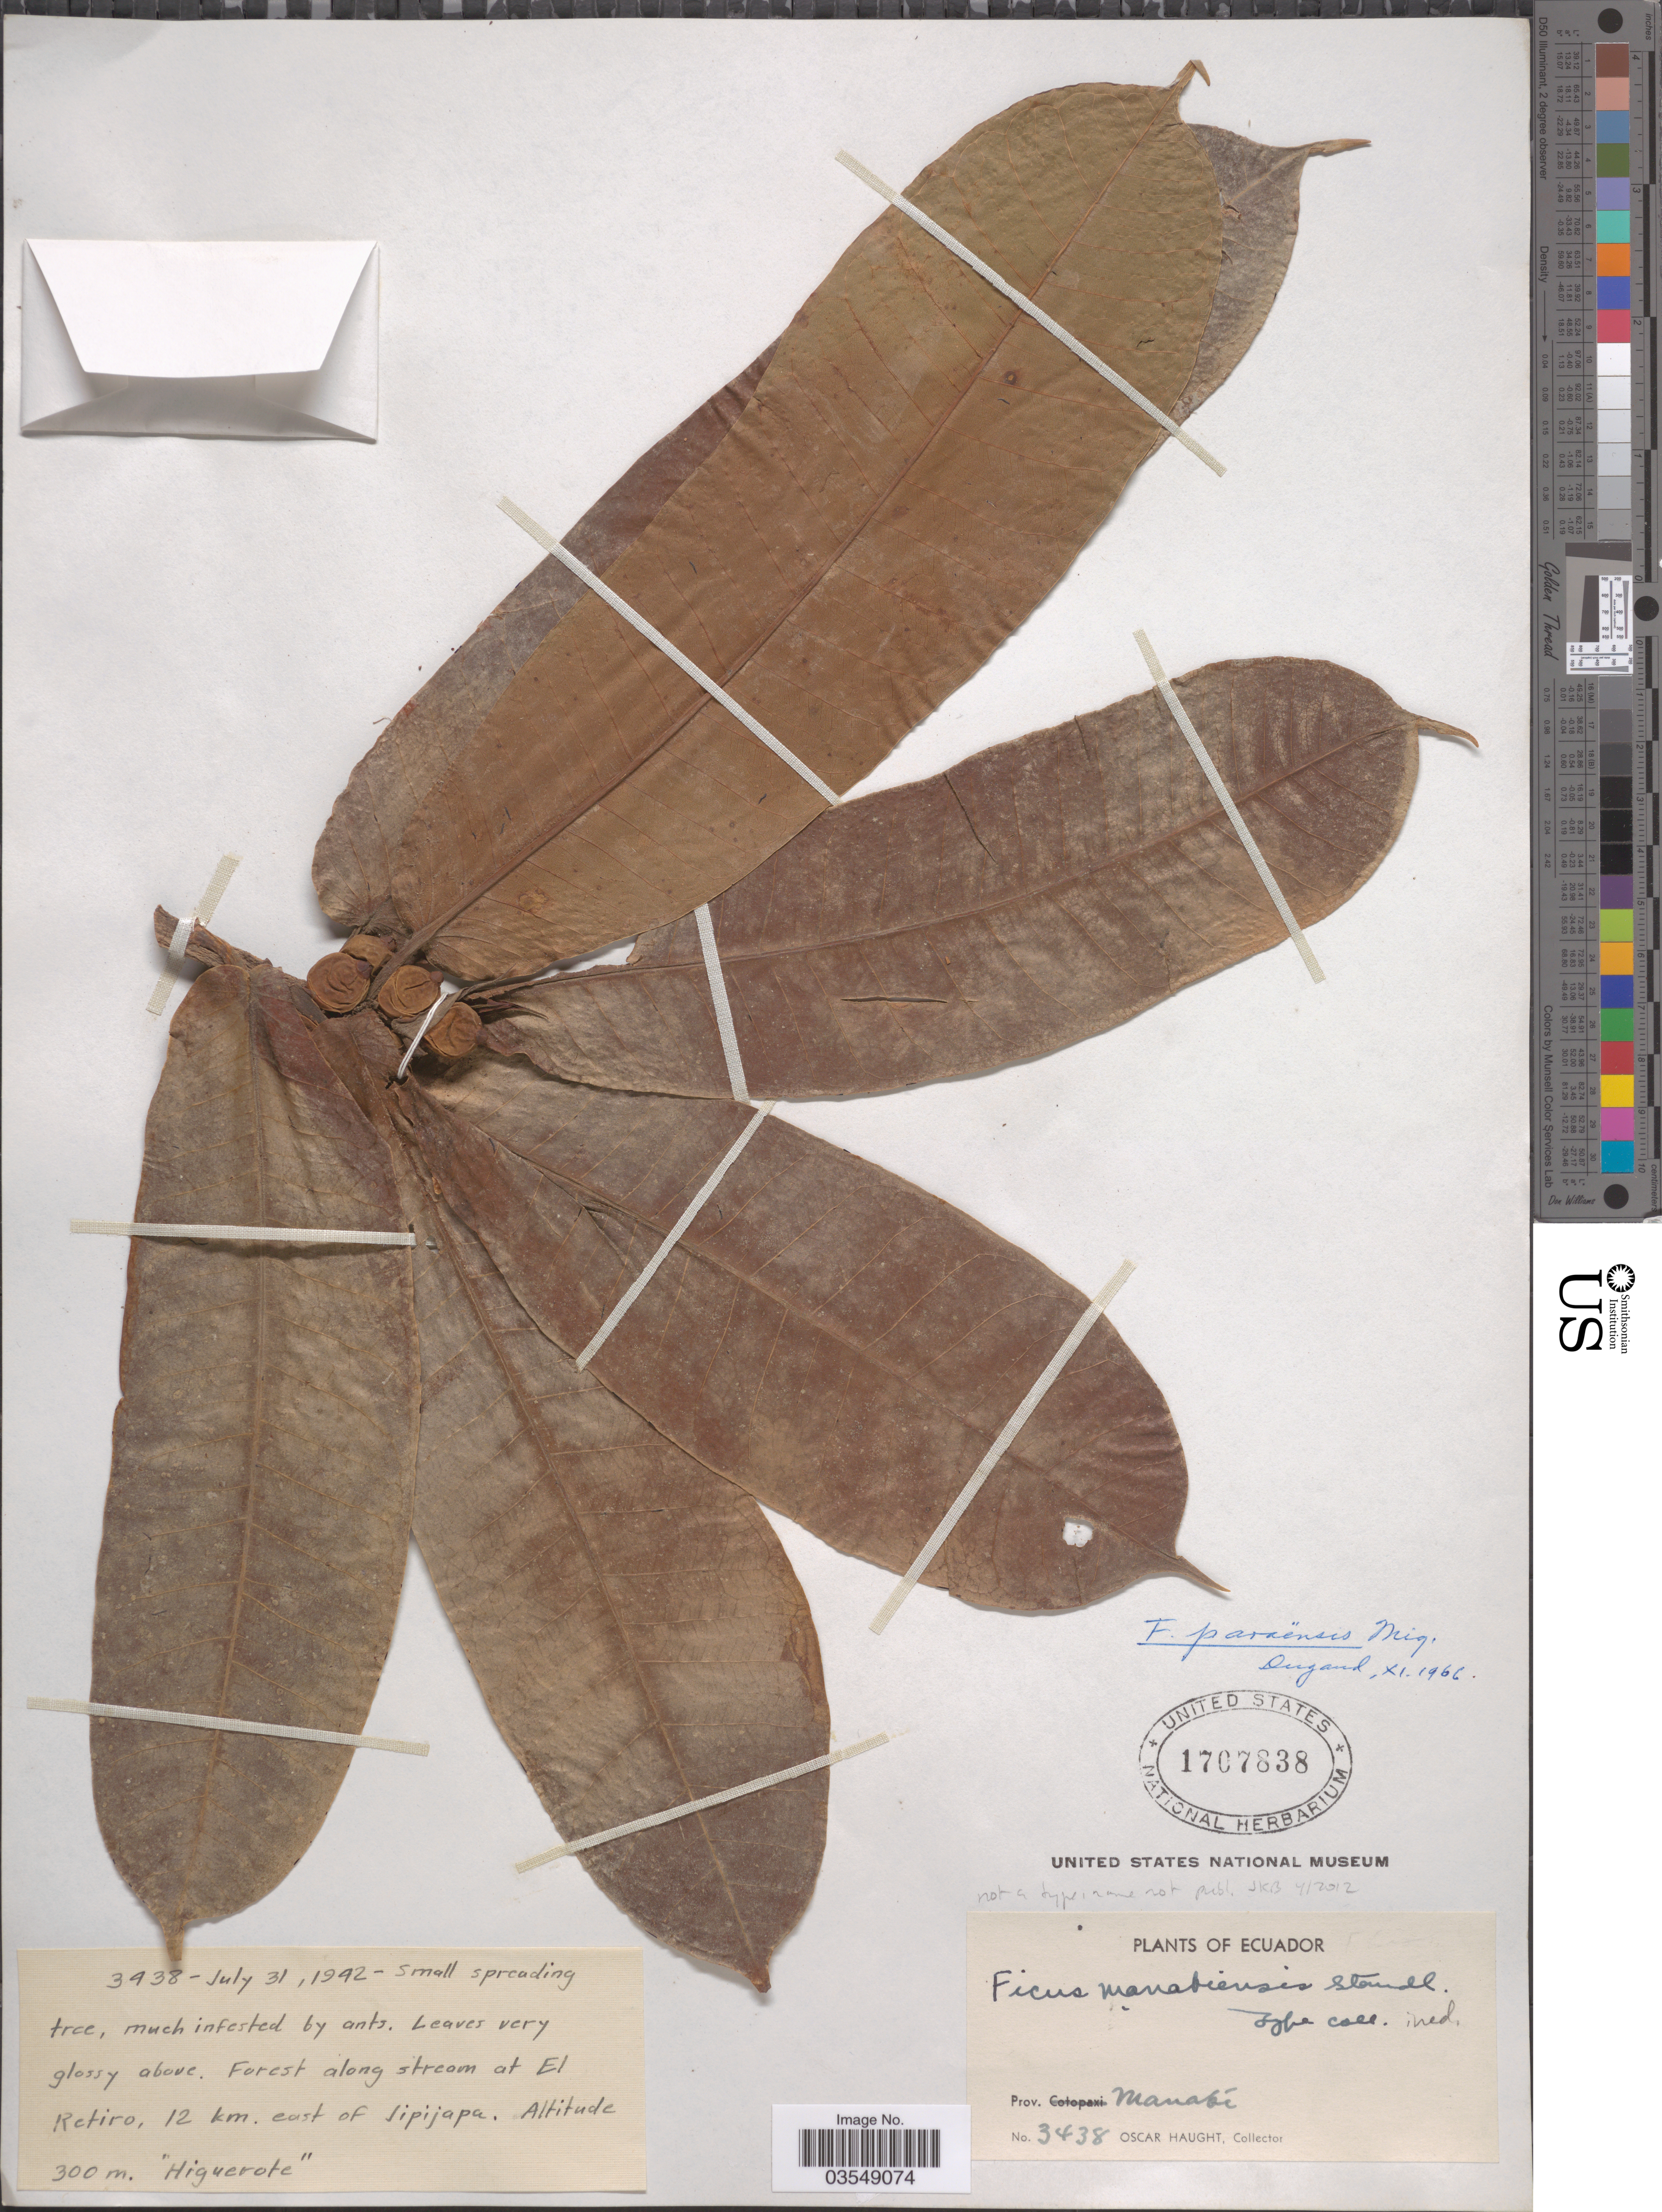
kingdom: Plantae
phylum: Tracheophyta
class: Magnoliopsida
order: Rosales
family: Moraceae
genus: Ficus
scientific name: Ficus paraensis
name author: (Miq.) Miq.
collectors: O. Haught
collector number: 3438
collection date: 1942-07-31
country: Ecuador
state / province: Manabí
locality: Forest along stream at El Retiro, 12 km. east of Jipijapa.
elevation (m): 300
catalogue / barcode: US 1707838